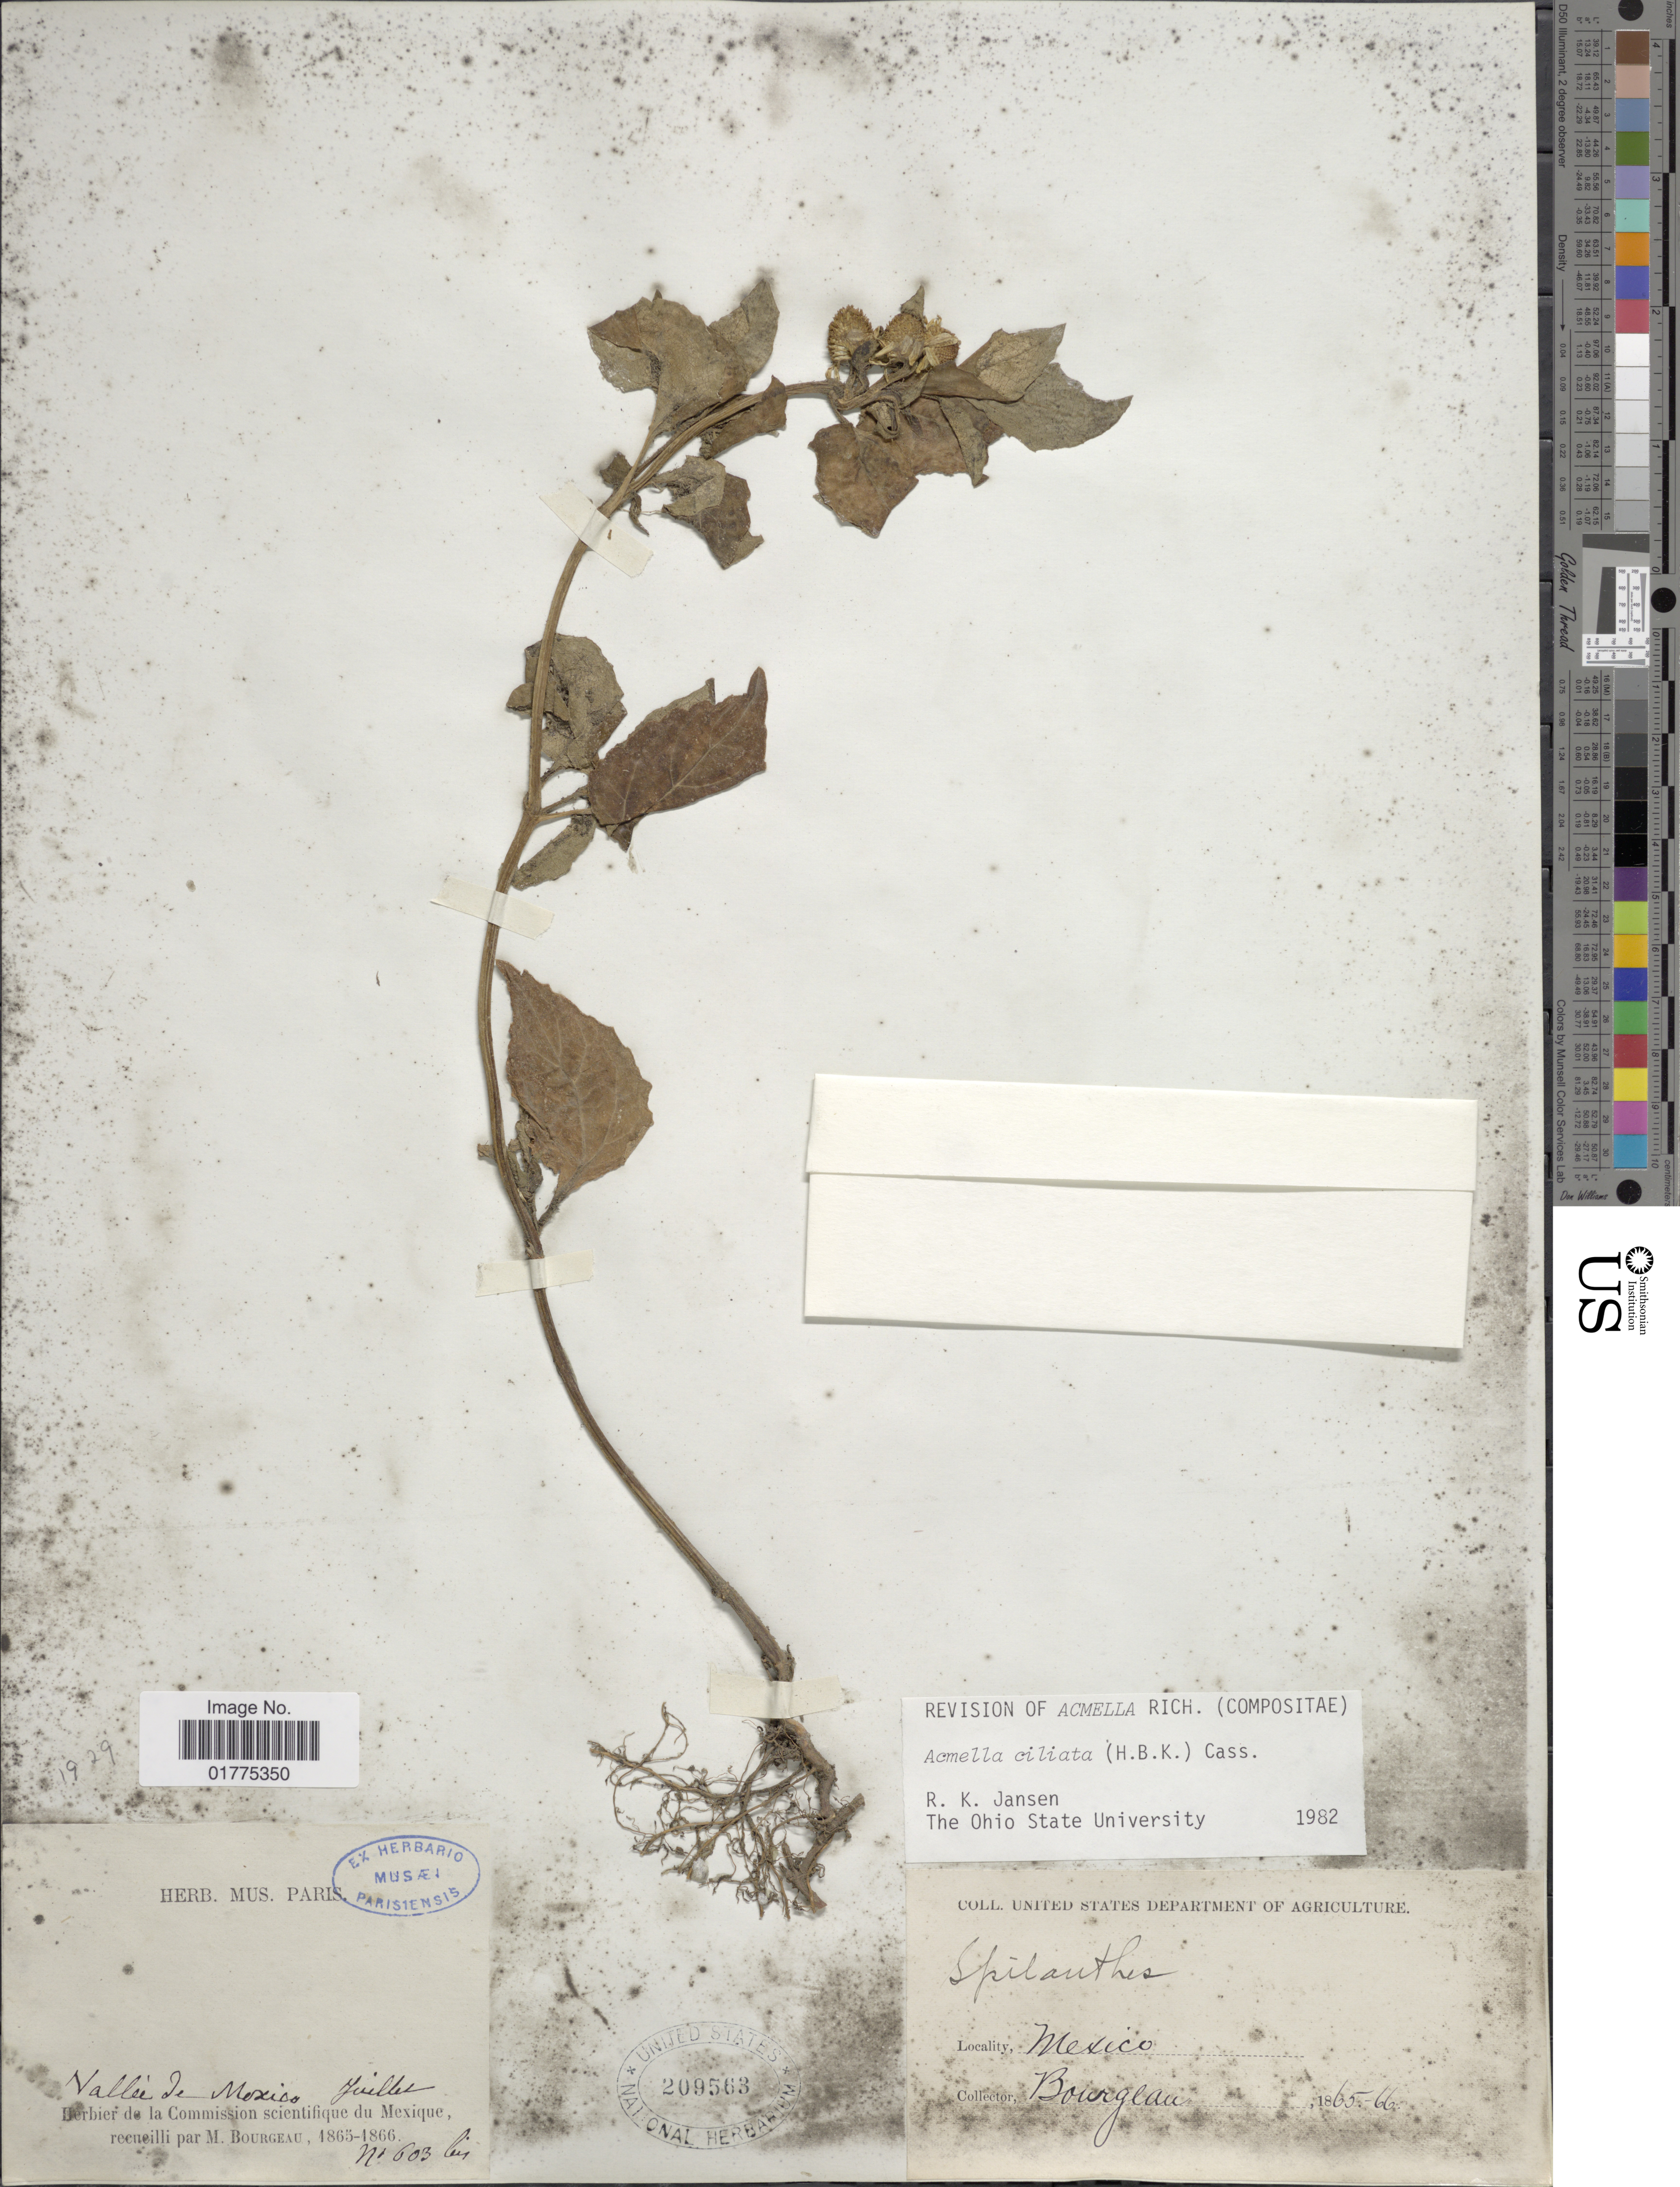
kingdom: Plantae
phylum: Tracheophyta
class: Magnoliopsida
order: Asterales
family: Asteraceae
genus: Acmella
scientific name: Acmella ciliata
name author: (Kunth) Cass.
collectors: M. Bourgeau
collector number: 603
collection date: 1865-07/1866-07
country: Mexico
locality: Valle de Mexico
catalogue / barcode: US 209563